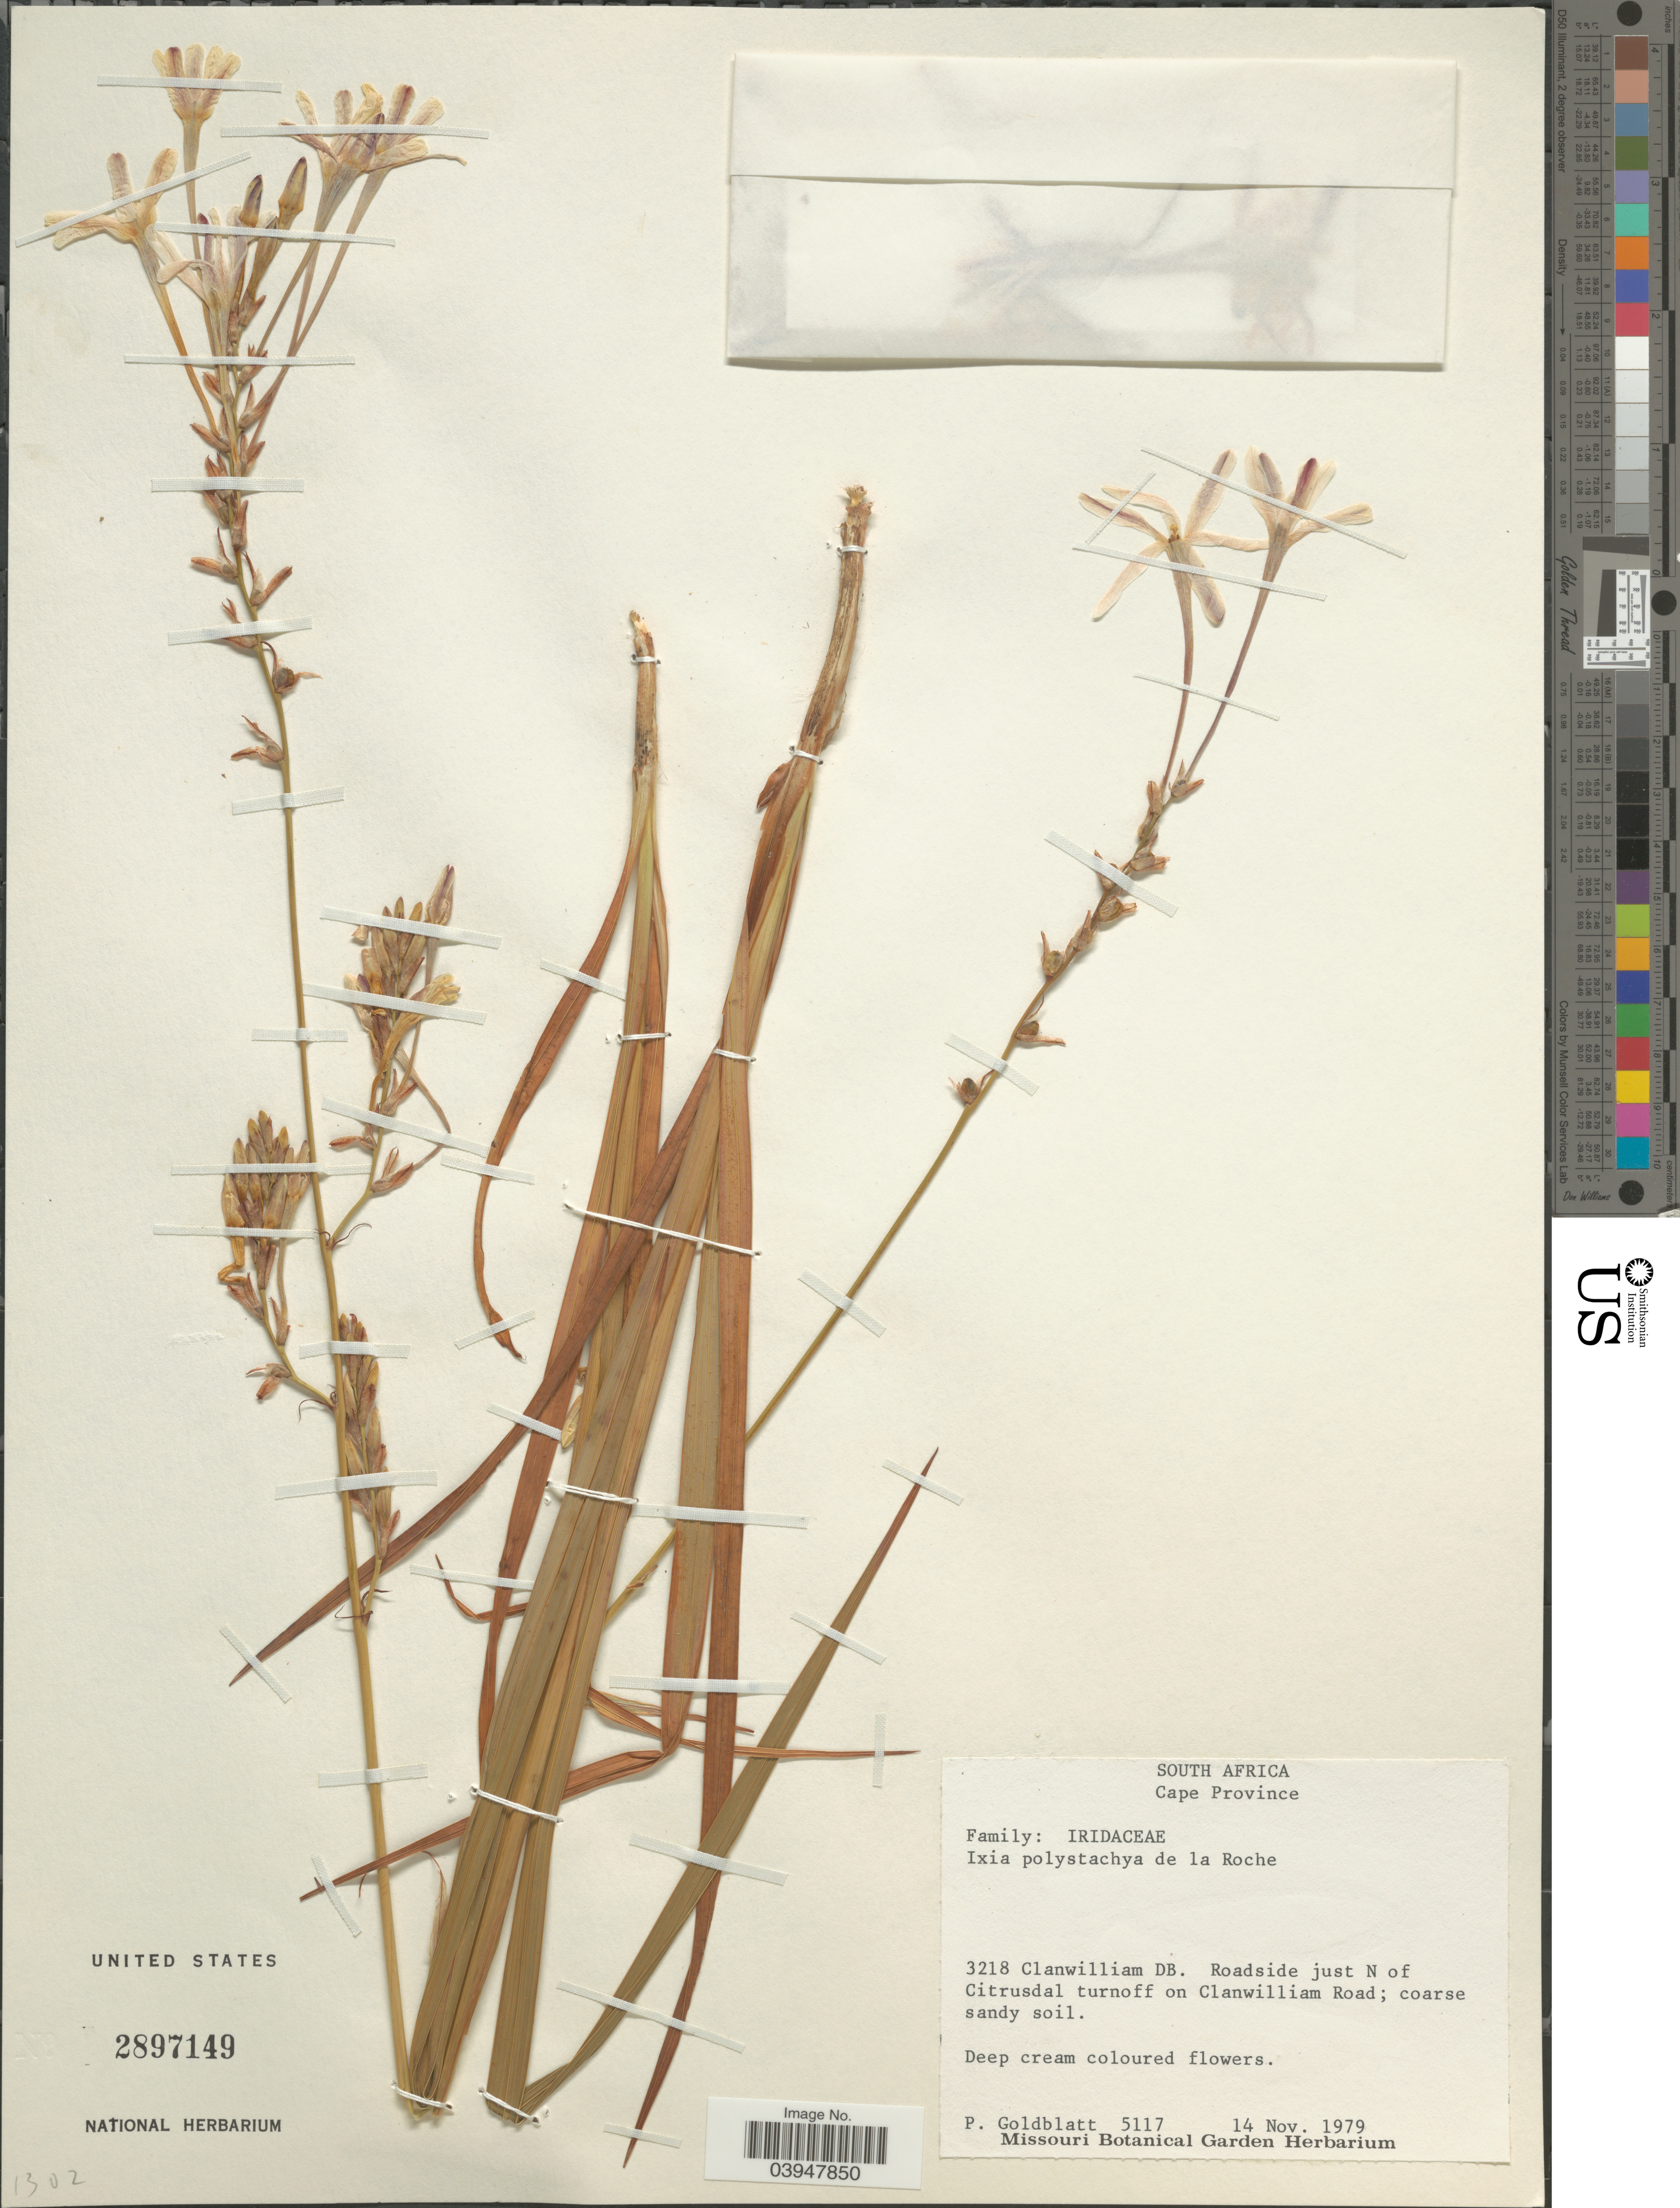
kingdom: Plantae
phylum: Tracheophyta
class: Liliopsida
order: Asparagales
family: Iridaceae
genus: Ixia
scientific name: Ixia polystachya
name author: L.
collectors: P. Goldblatt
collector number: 5117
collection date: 1979-11-14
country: South Africa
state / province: Western Cape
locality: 3218 Clanwilliam DB. Roadside just N of Citrusdal turnoff on Clanwilliam Road.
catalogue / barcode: US 2897149